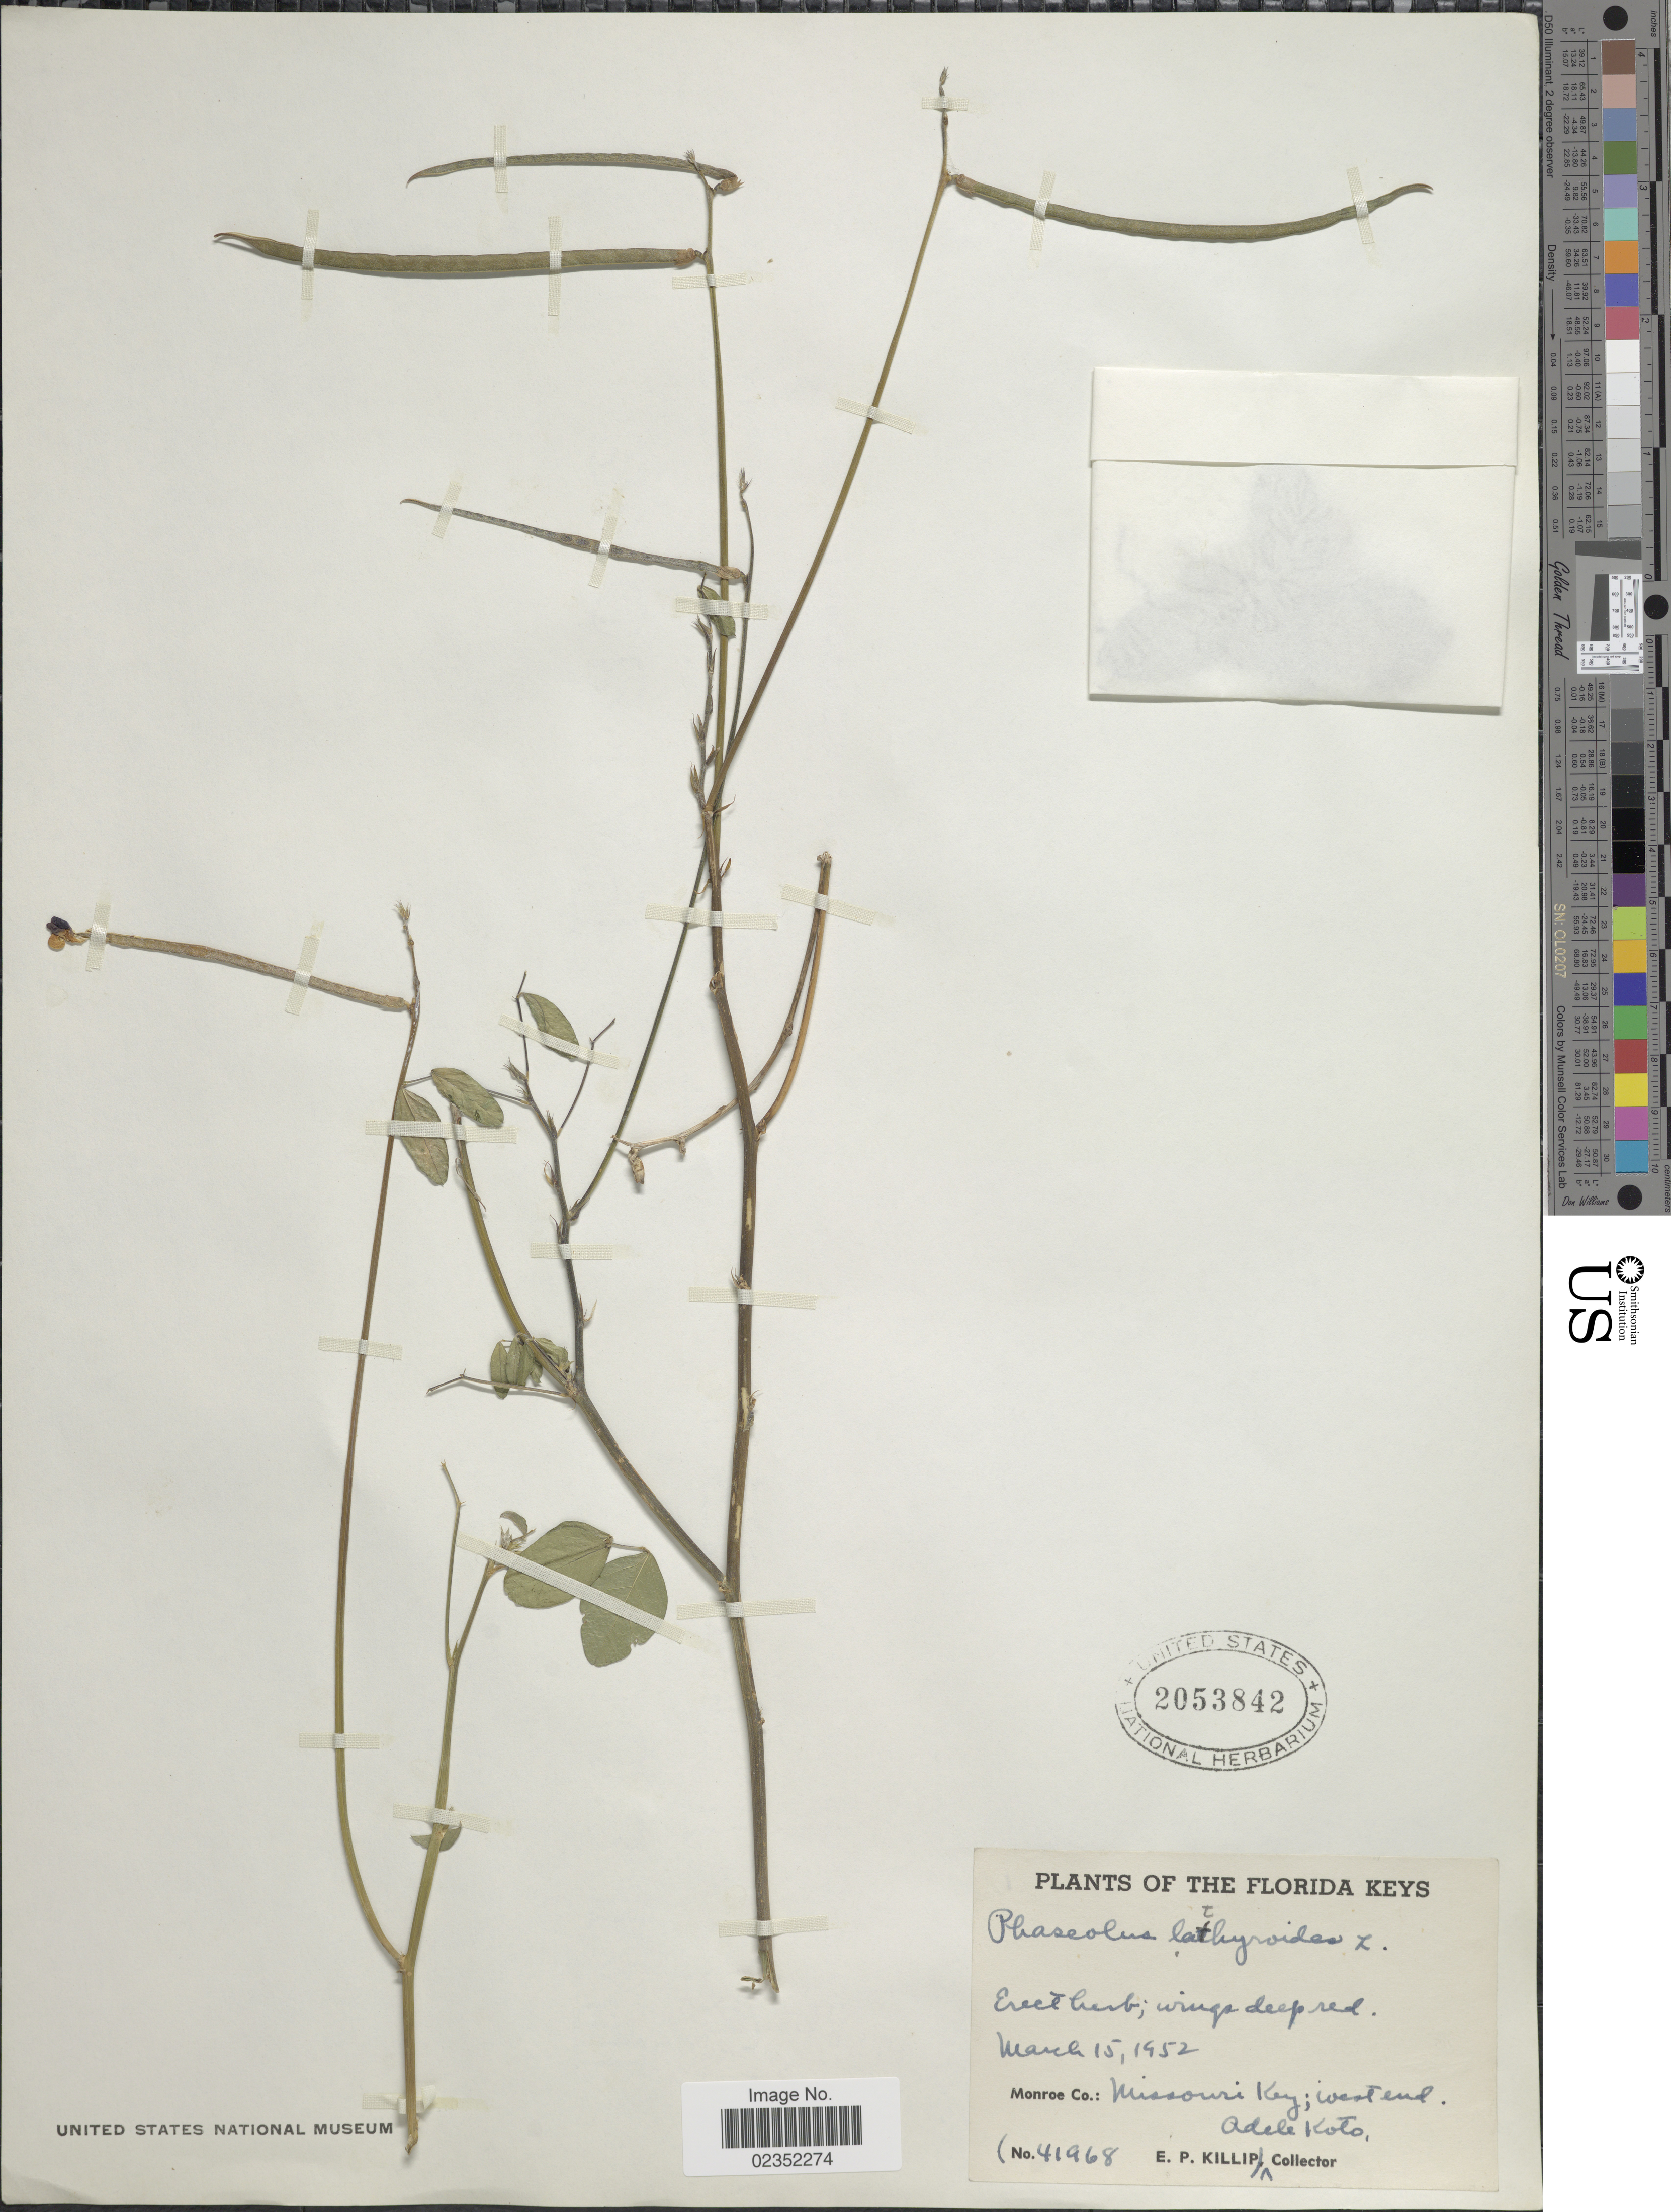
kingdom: Plantae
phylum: Tracheophyta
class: Magnoliopsida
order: Fabales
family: Fabaceae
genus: Macroptilium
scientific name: Macroptilium lathyroides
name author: (L.) Urb.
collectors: E. P. Killip & A. Koto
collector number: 41968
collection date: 1952-03-15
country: United States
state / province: Florida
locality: Florida Keys. Monroe Co.: Missouri Key; west end.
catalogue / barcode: US 2053842